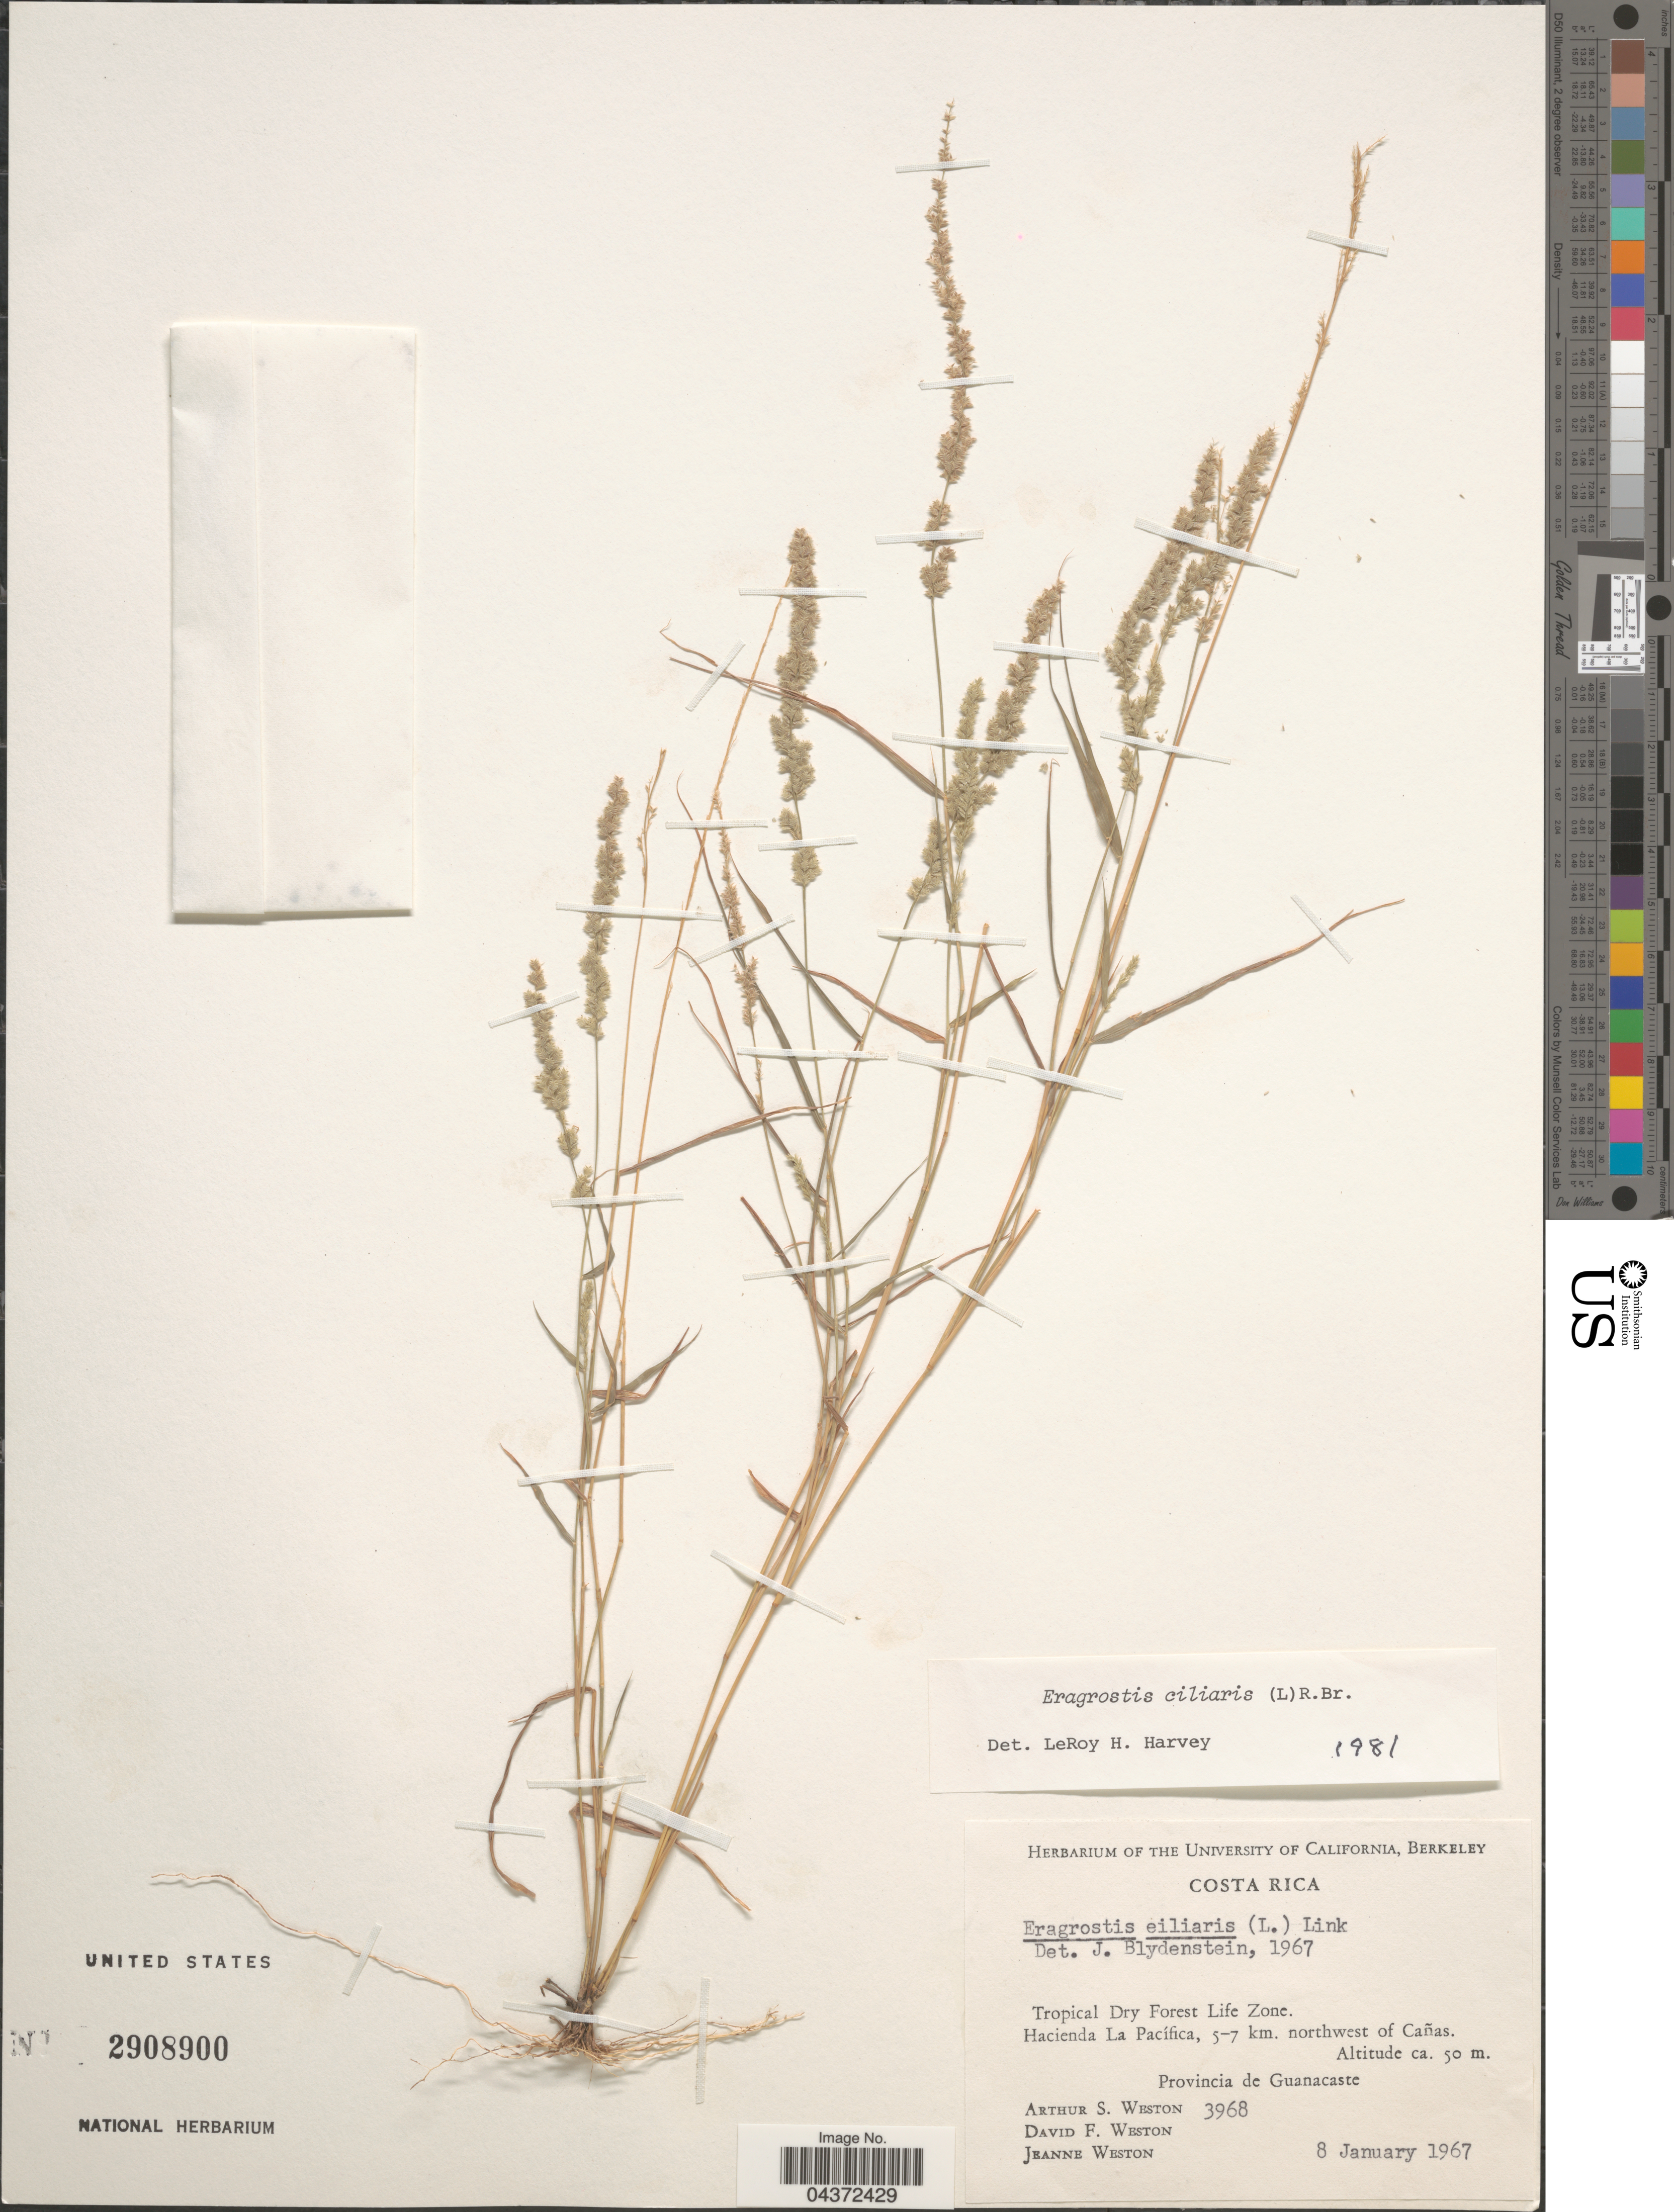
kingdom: Plantae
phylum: Tracheophyta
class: Liliopsida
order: Poales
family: Poaceae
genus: Eragrostis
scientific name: Eragrostis ciliaris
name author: (L.) R. Br.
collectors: A. Weston, D. Weston & J. Weston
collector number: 3968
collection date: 1967-01-08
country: Costa Rica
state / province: Guanacaste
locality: Tropical Dry Forest Life Zone. Hacienda La Pacífica, 5-7 km. northwest of Cañas.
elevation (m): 50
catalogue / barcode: US 2908900